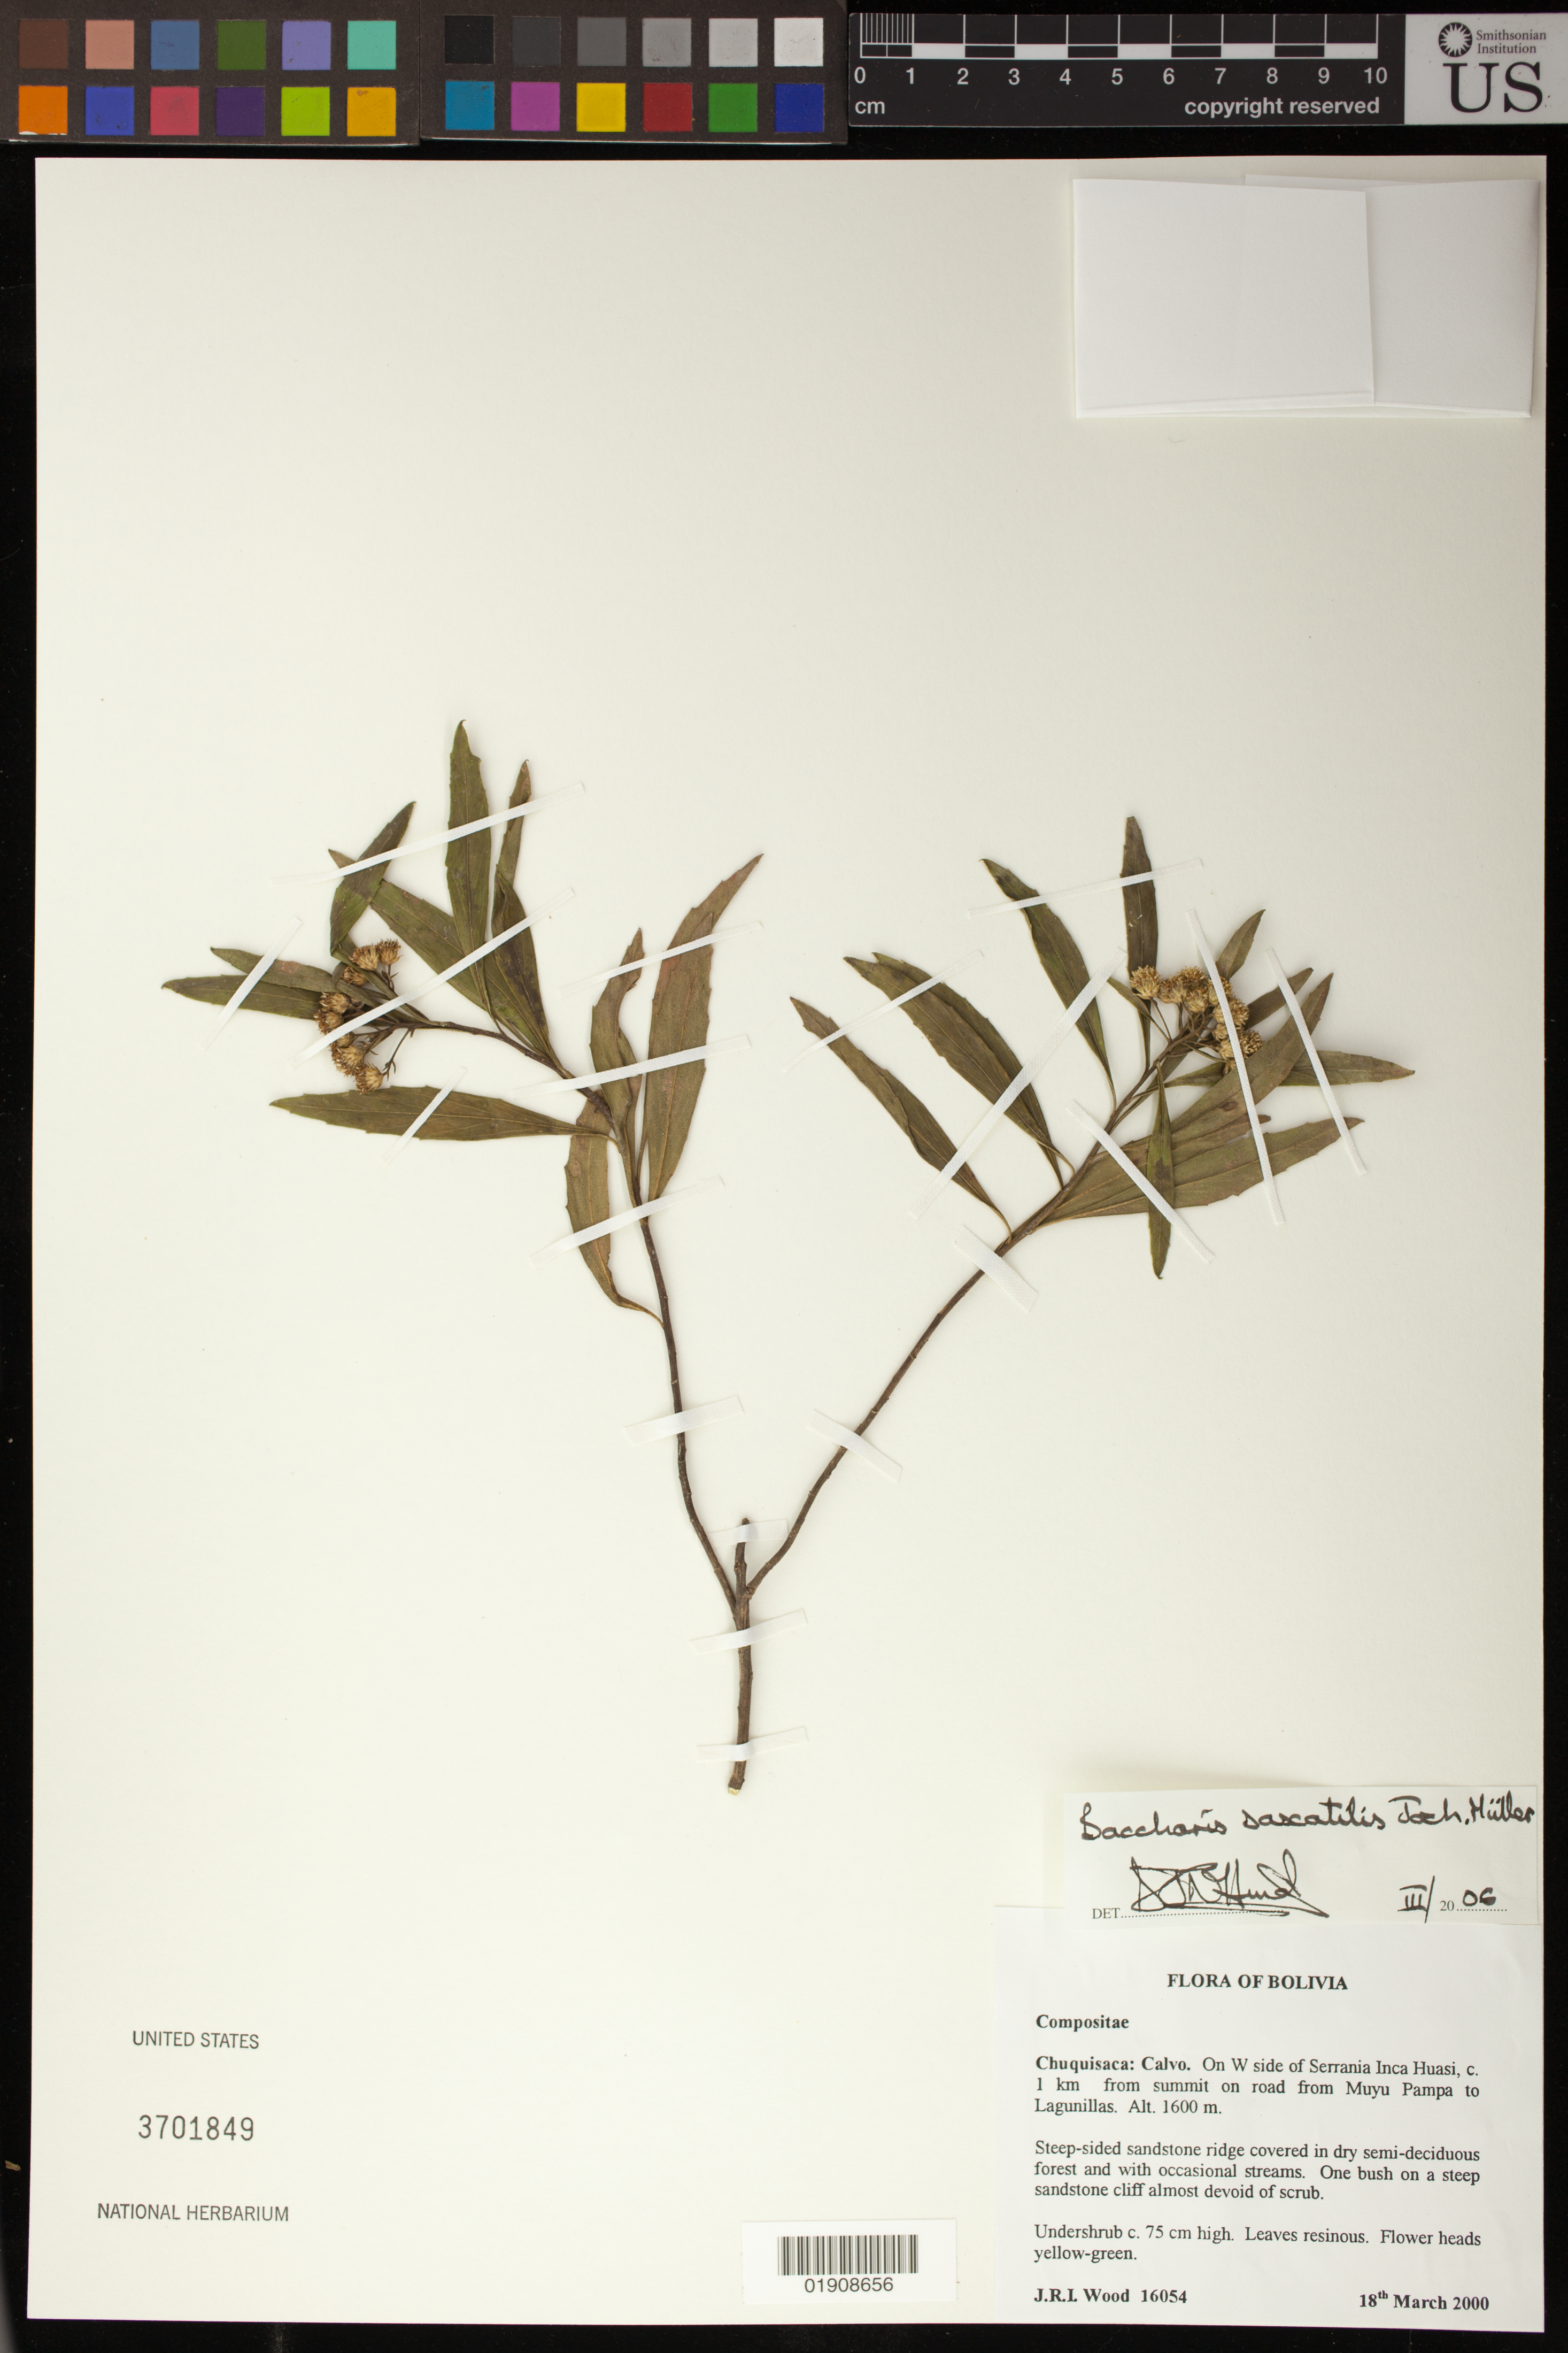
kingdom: Plantae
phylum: Tracheophyta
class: Magnoliopsida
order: Asterales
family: Asteraceae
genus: Baccharis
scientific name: Baccharis saxatilis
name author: (L.) Desf.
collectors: J. R. I. Wood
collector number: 16054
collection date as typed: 18 Mar 2000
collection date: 2000-03-18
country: Bolivia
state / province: Chuquisaca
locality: Calvo; on W side of Serrania Inca Huasi, ca. 1 km from summit on road from Muyu Pampa to Lagunillas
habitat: Steep-sided sandstone ridge covered in dry semi-deciduous forest and with occasional streams. One bush on a steep sandstone cliff almost devoid of scrub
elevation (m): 1600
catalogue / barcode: US 3701849